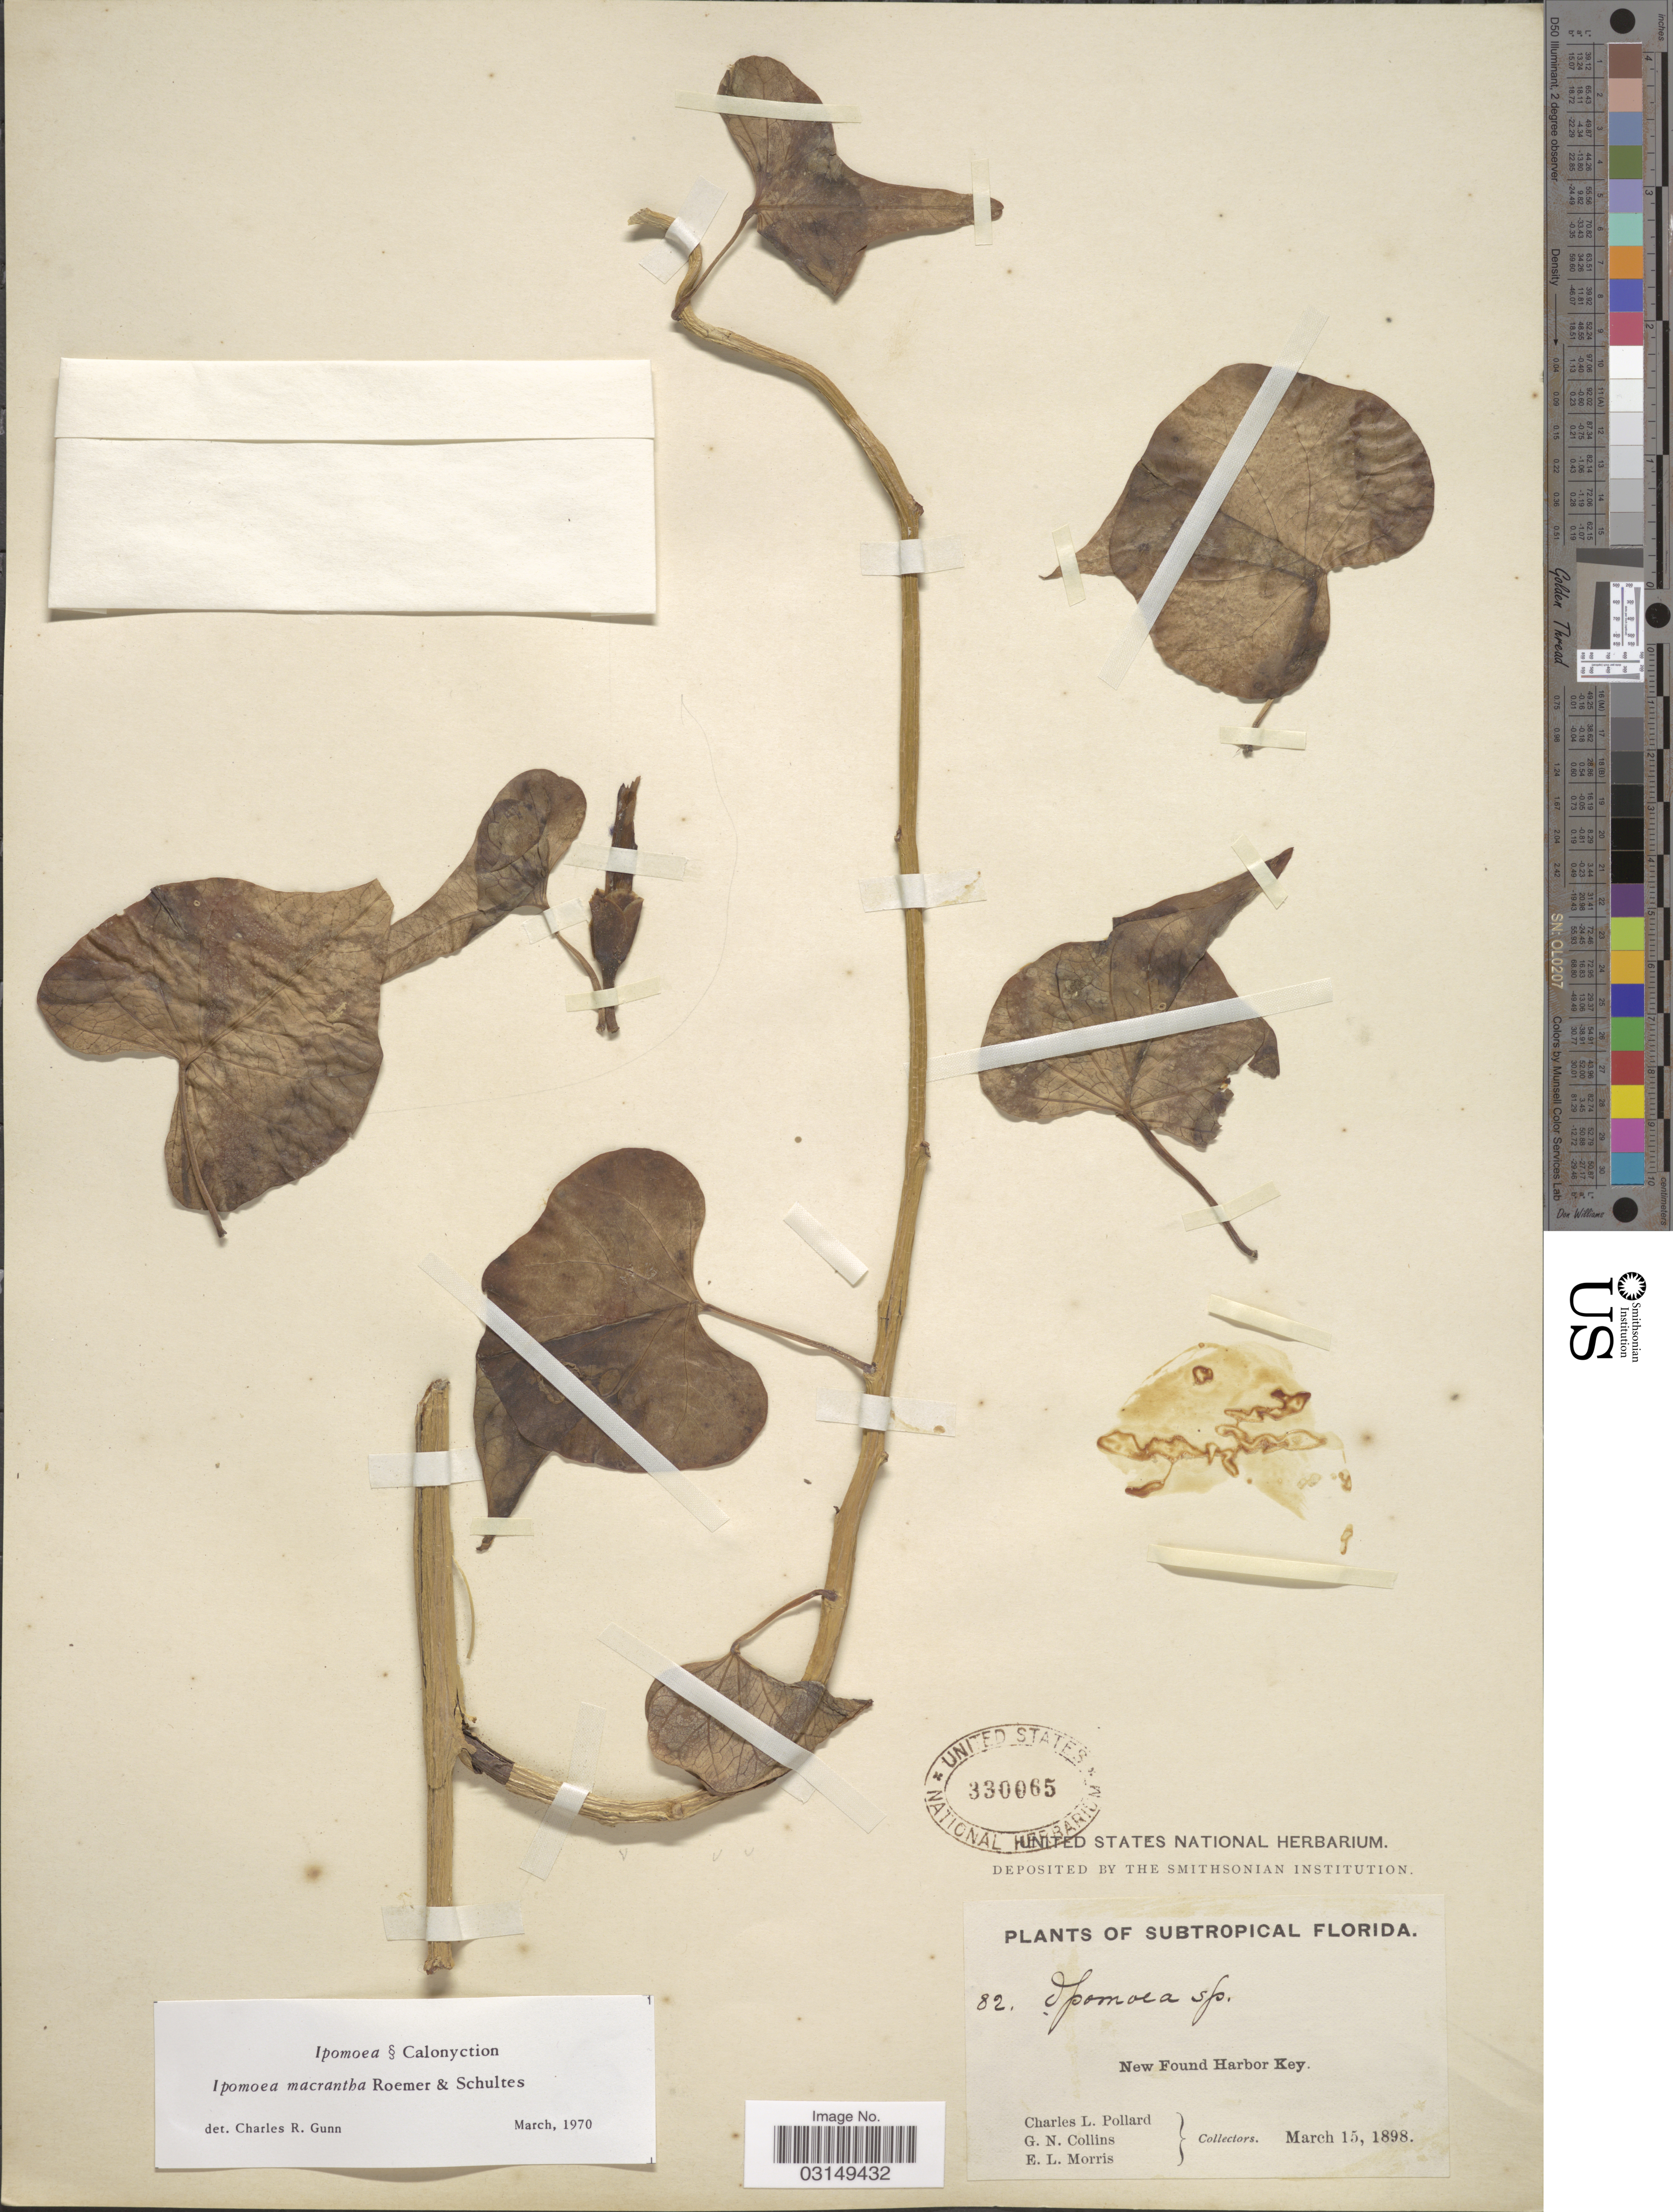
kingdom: Plantae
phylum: Tracheophyta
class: Magnoliopsida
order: Solanales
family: Convolvulaceae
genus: Ipomoea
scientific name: Ipomoea violacea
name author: L.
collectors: G. Collins & E. Morris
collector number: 82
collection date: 1898-03-15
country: United States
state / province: Florida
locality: Subtropical Florida. New Found Harbor Key.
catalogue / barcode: US 330065